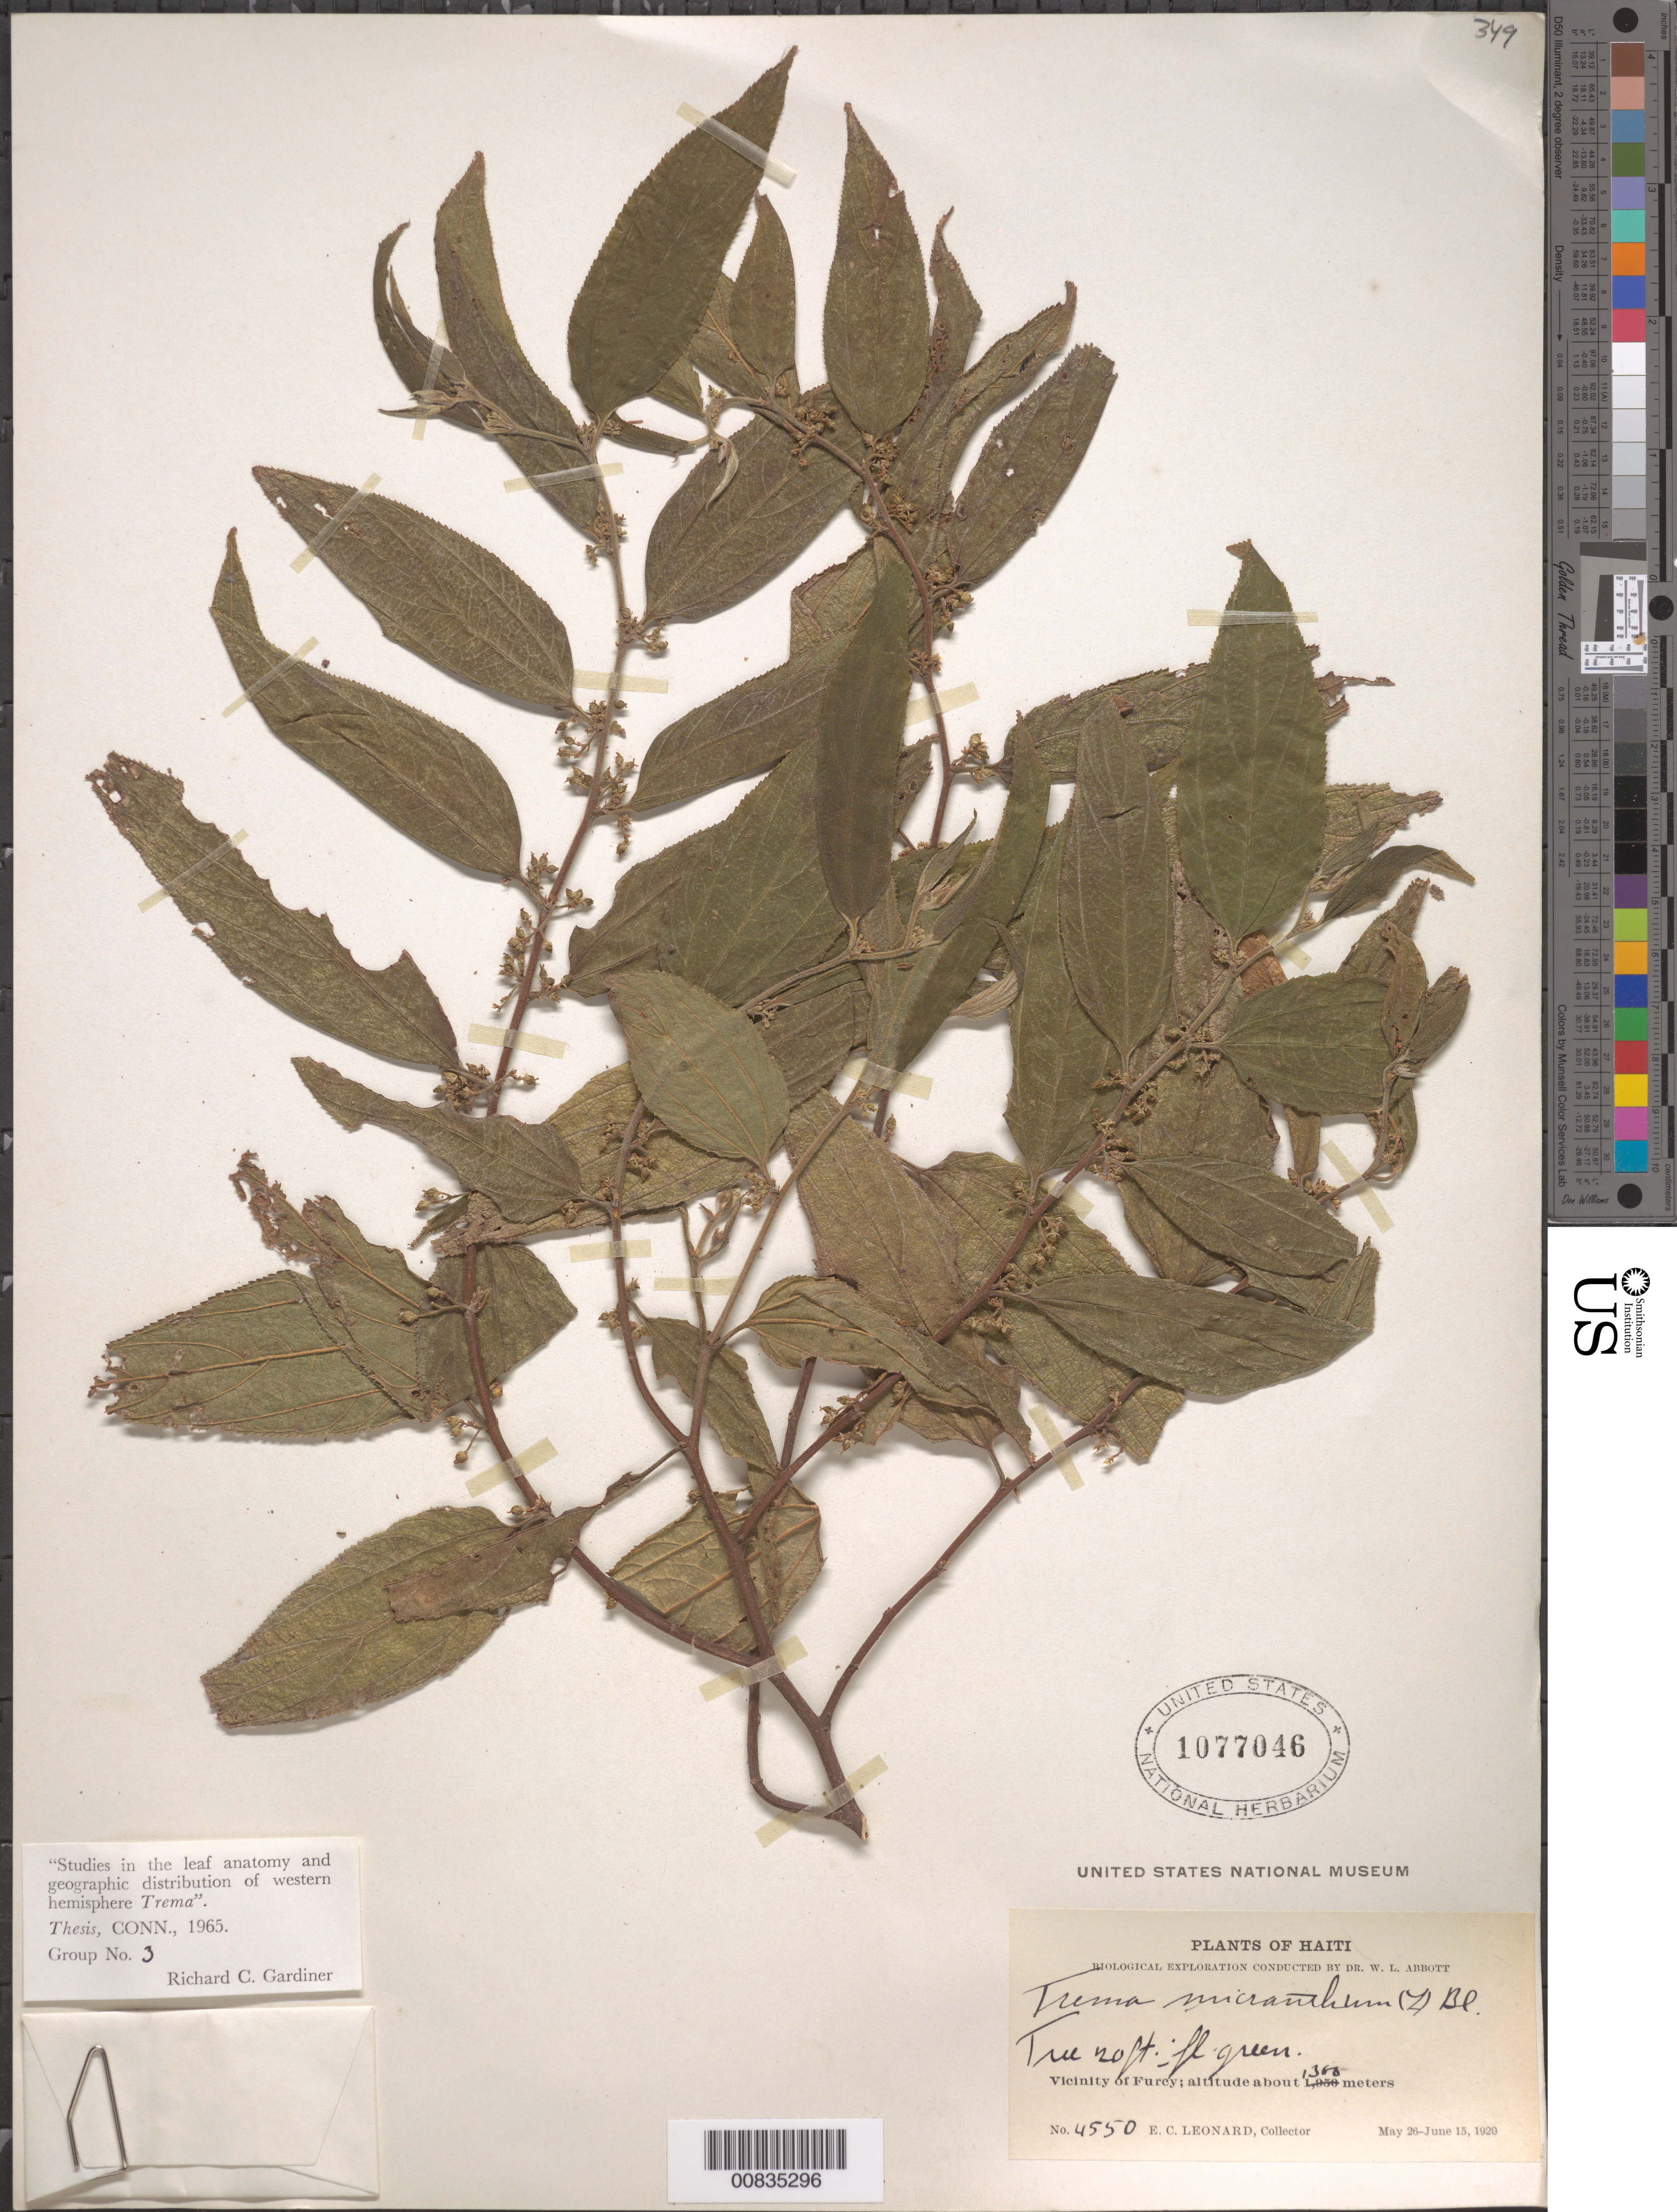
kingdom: Plantae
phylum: Tracheophyta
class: Magnoliopsida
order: Rosales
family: Cannabaceae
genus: Trema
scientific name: Trema micranthum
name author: (L.) Blume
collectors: E. C. Leonard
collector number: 4550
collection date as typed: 26 May 1920 to 15 Jun 1920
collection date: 1920-05-26/1920-06-15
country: Haiti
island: Hispaniola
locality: Vicinity of Furcy.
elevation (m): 1300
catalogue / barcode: US 1077046